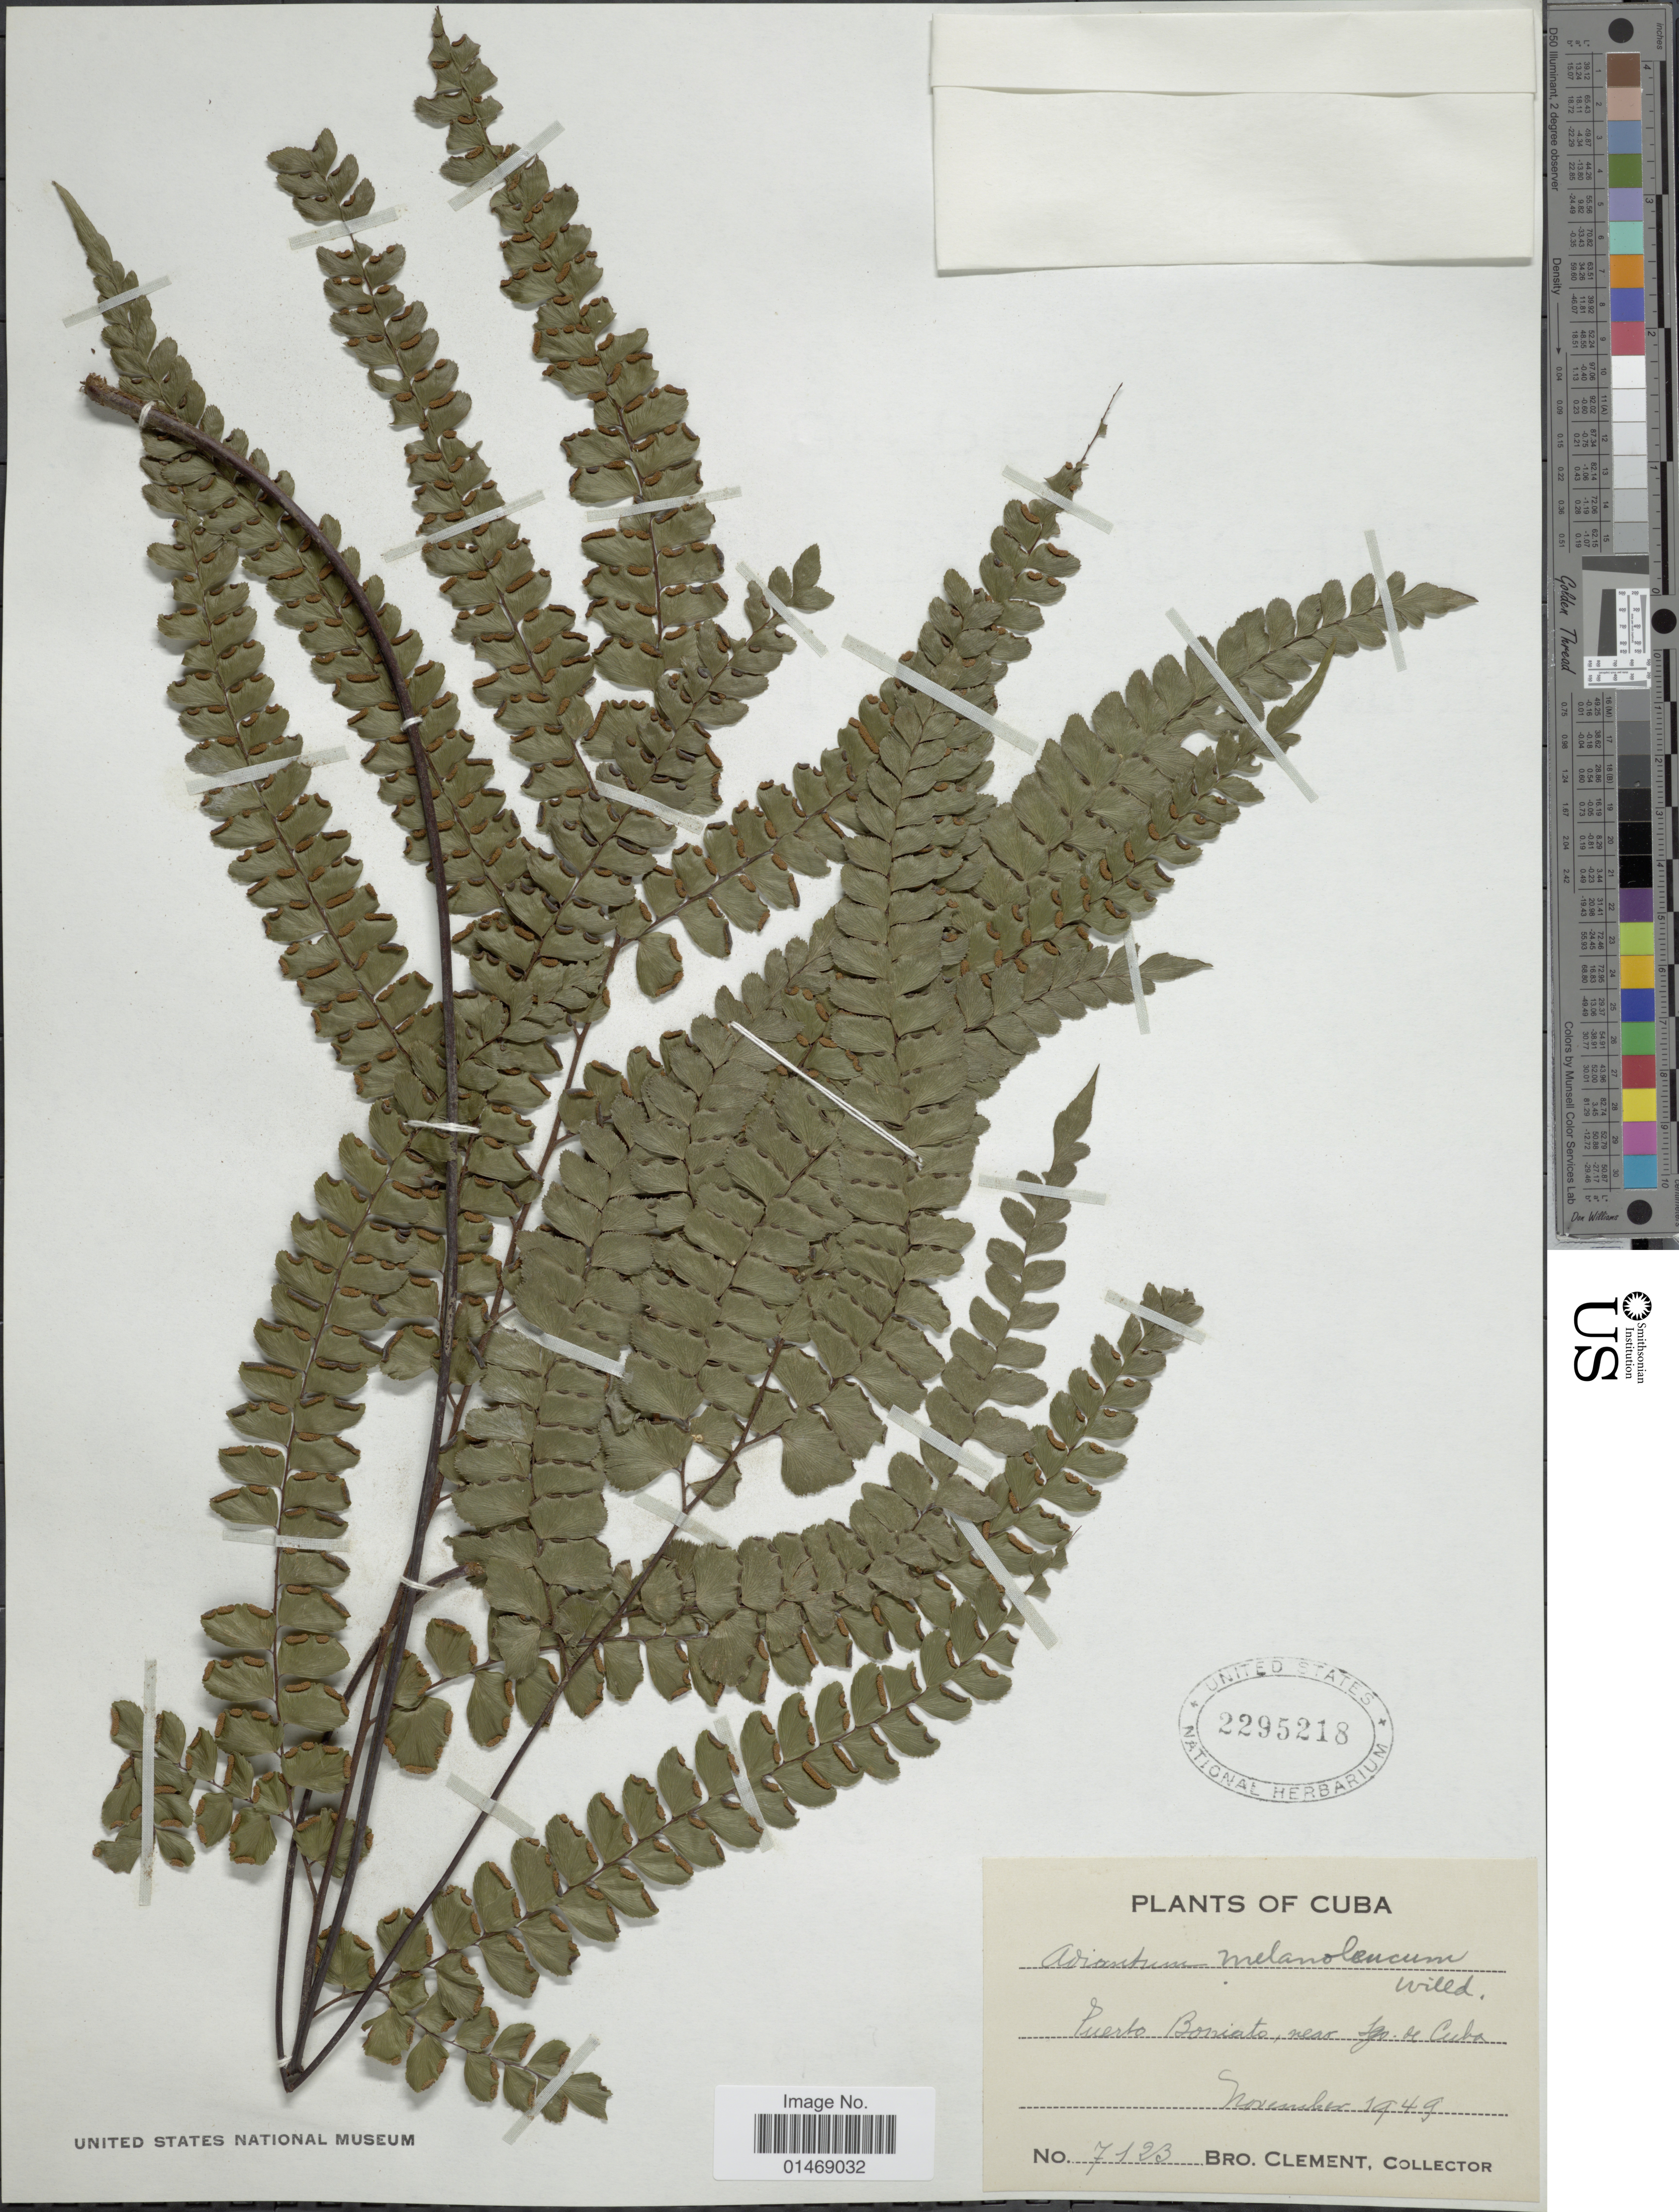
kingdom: Plantae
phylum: Tracheophyta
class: Polypodiopsida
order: Polypodiales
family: Pteridaceae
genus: Adiantum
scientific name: Adiantum melanoleucum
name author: Willd.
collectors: B. Clement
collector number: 7123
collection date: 1949-11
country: Cuba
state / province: Santiago de Cuba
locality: Puerto Boniato, near Sgo de Cuba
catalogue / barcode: US 2295218